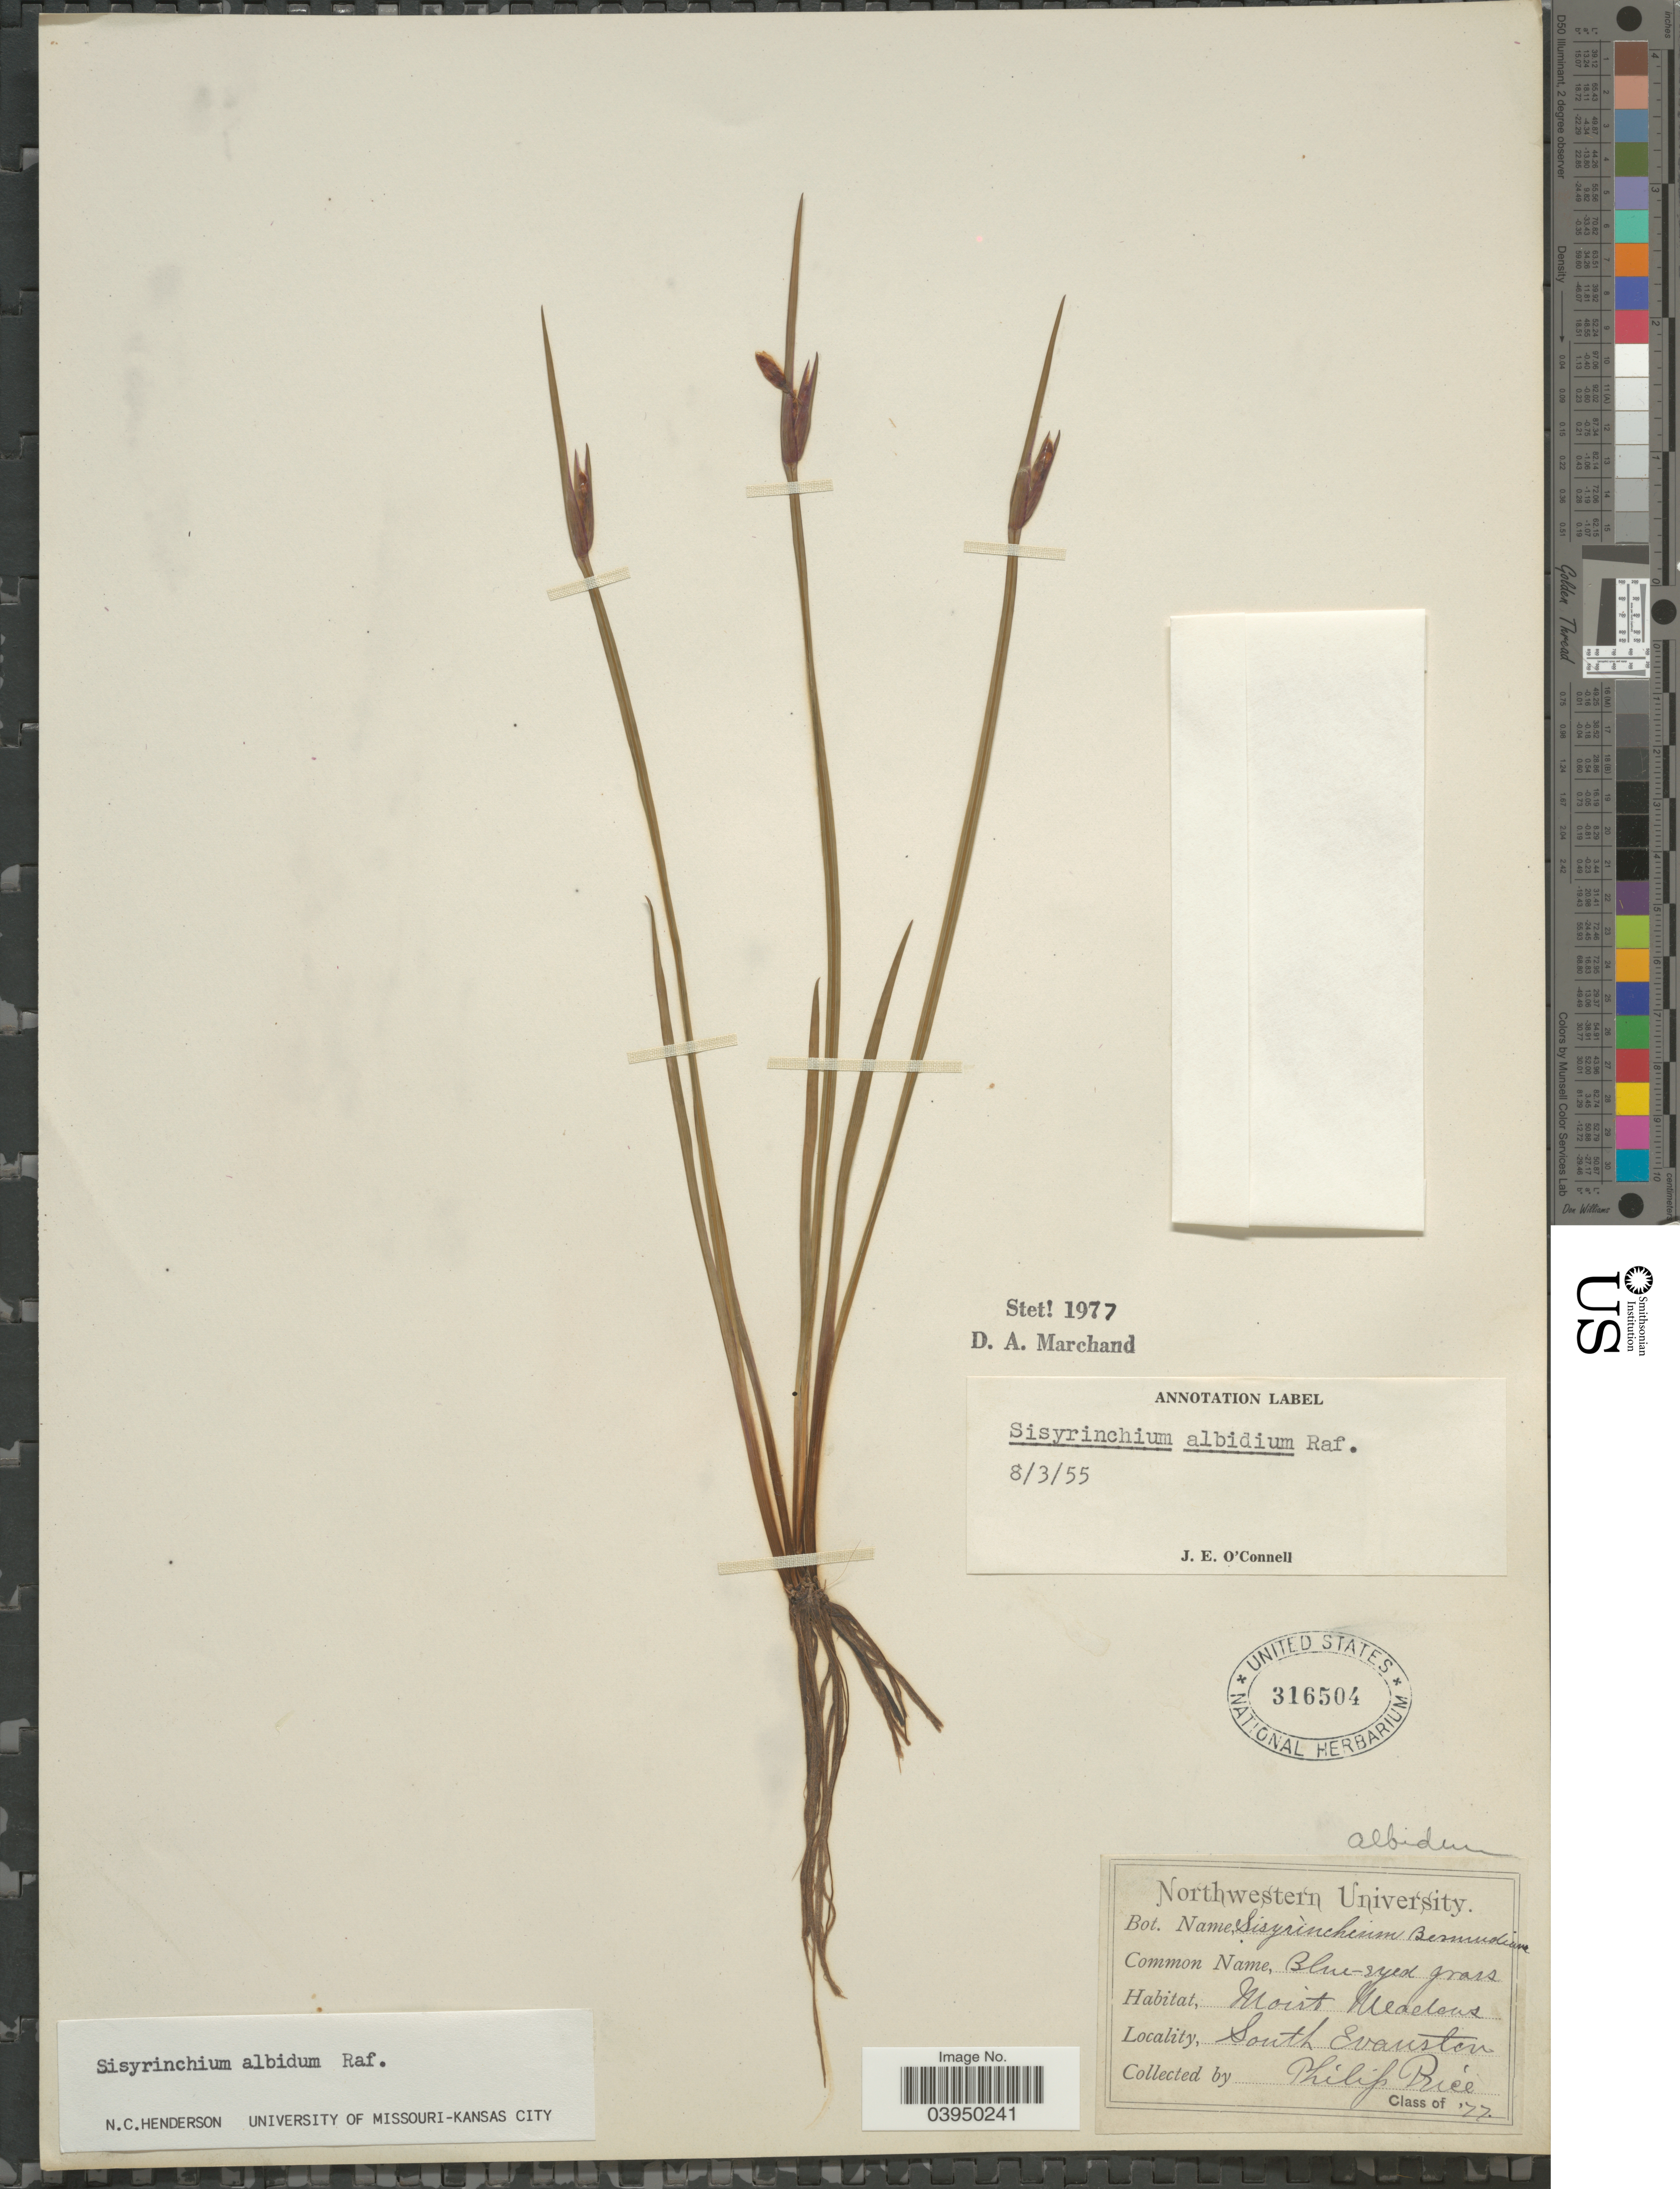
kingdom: Plantae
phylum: Tracheophyta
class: Liliopsida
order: Asparagales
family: Iridaceae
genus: Sisyrinchium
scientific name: Sisyrinchium albidum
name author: Raf.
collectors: P. Price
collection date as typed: Transcribed d/m/y: //77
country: United States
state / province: Illinois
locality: South Evanston.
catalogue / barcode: US 316504